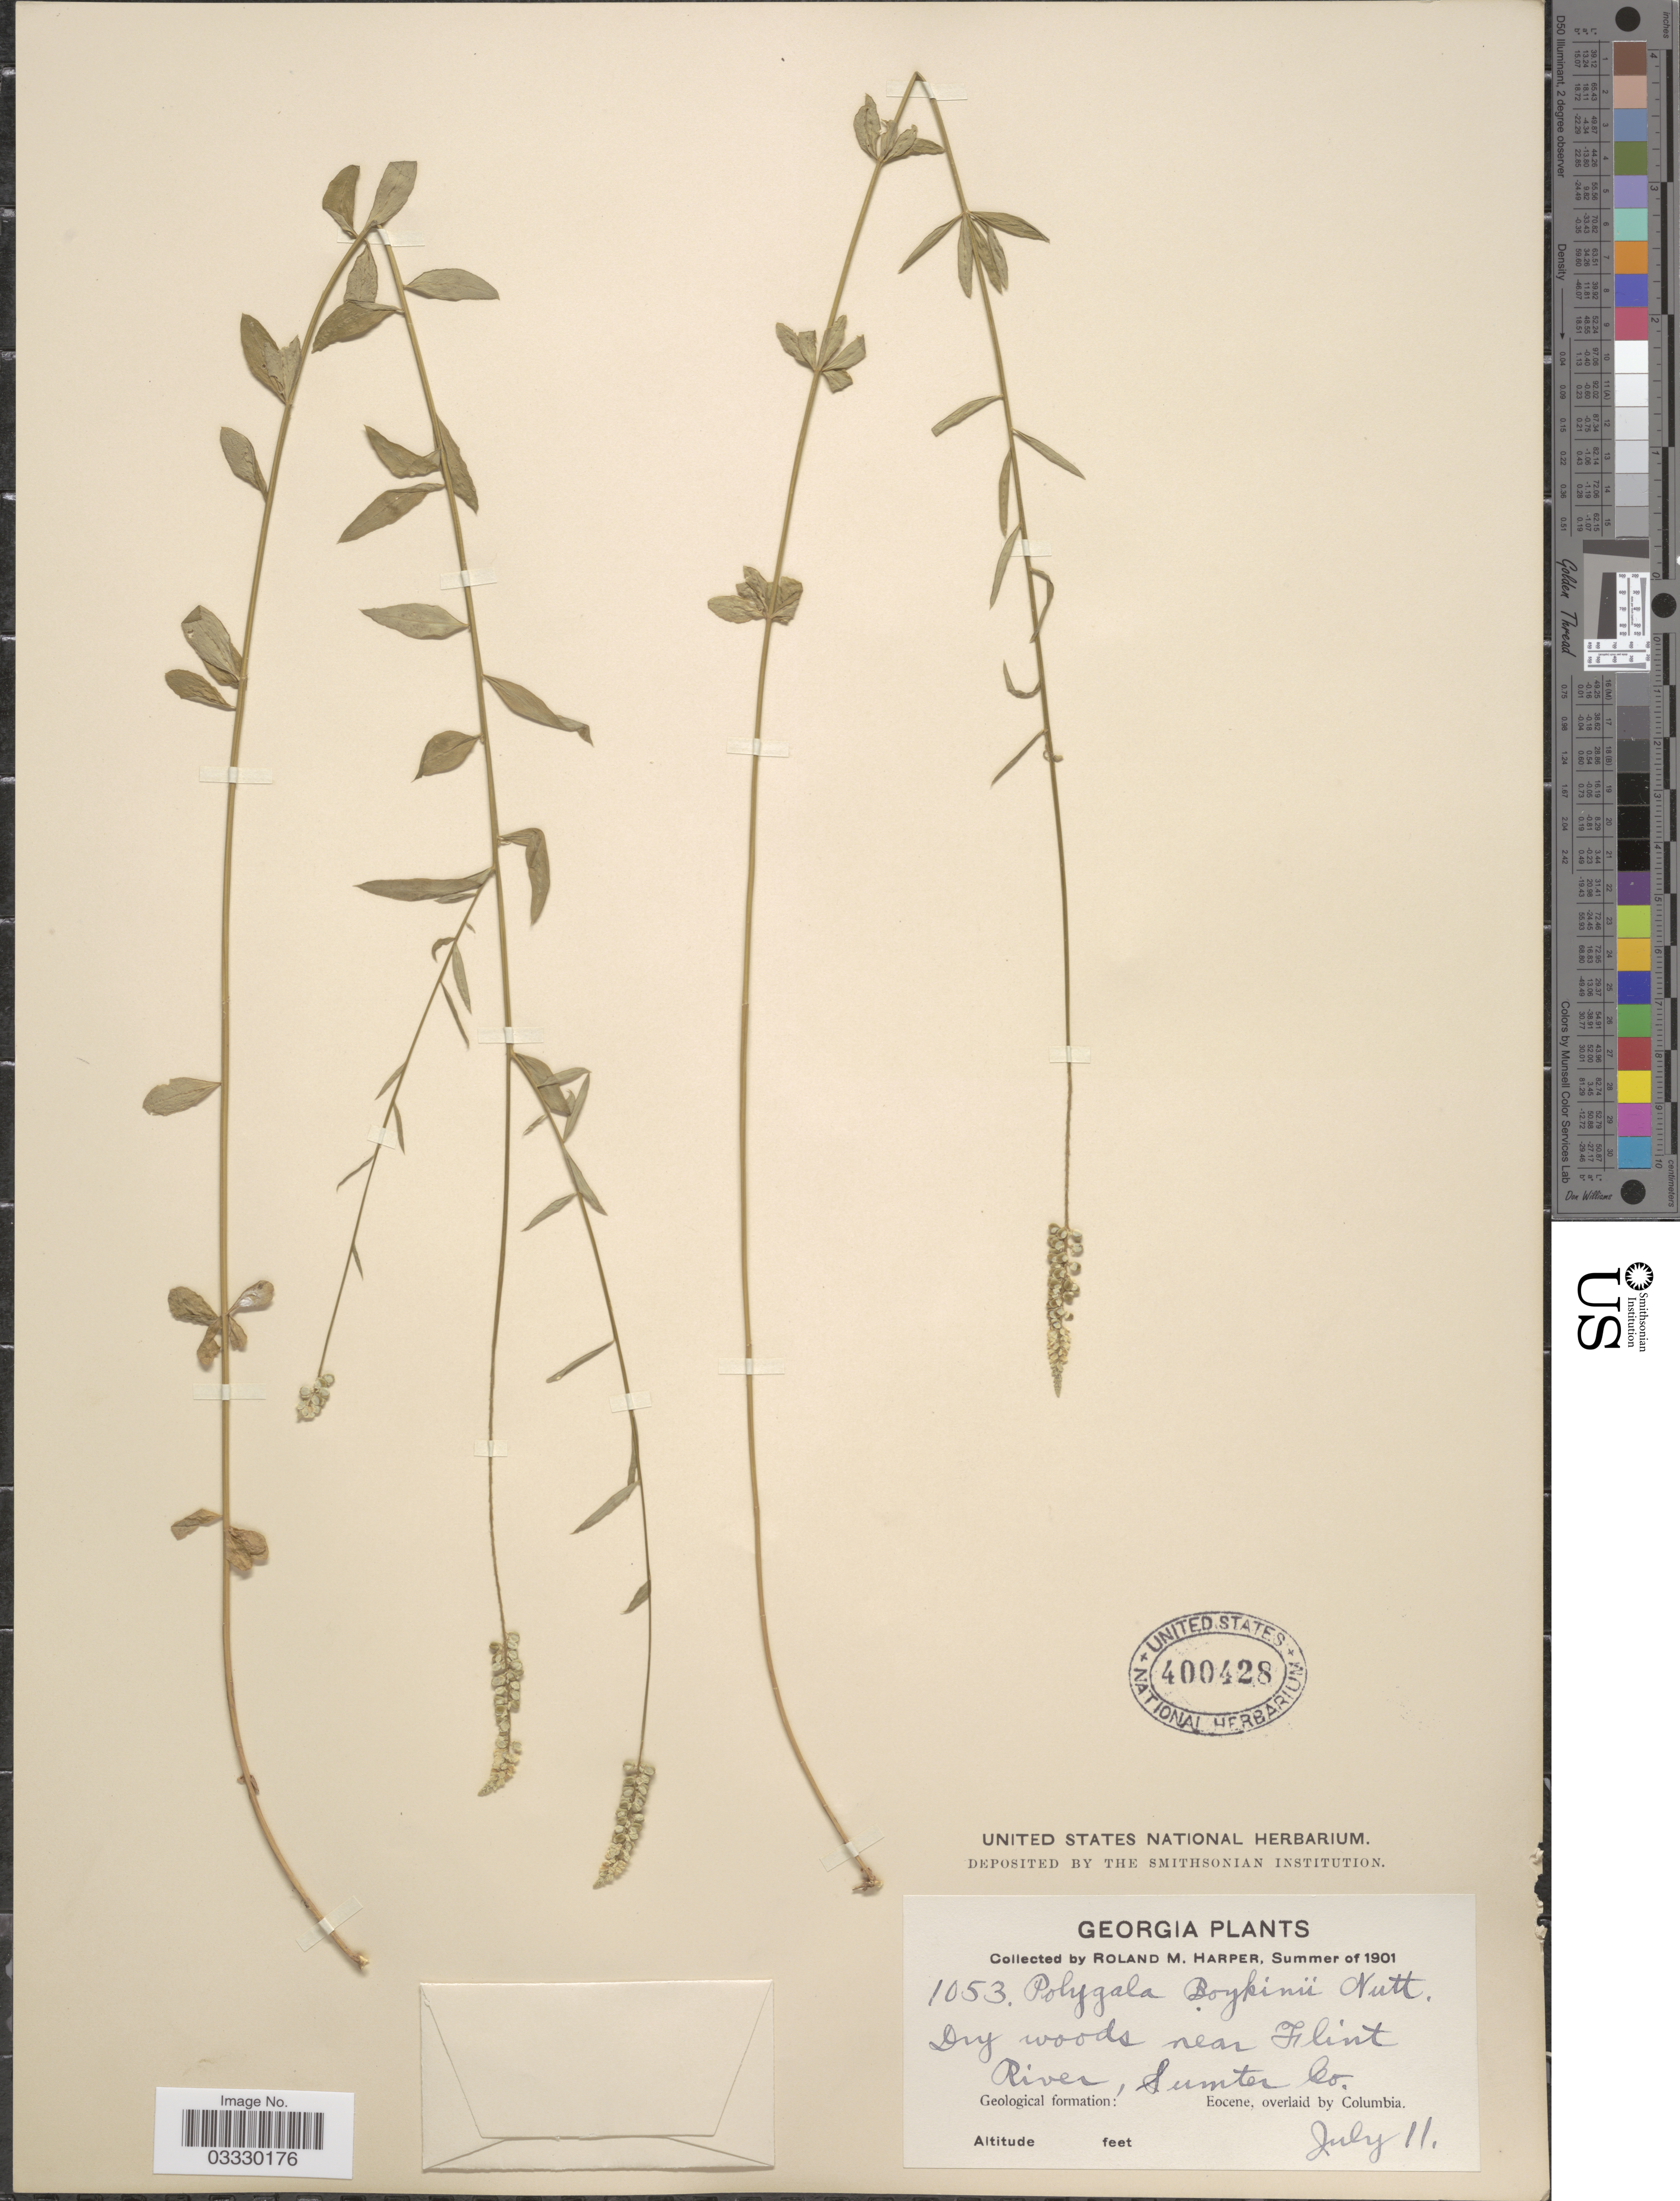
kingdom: Plantae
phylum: Tracheophyta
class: Magnoliopsida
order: Fabales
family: Polygalaceae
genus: Polygala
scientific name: Polygala boykinii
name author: Nutt.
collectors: R. M. Harper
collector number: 1053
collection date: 1901-07-11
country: United States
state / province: Georgia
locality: Near Flint River, Sumter Co. Eocene, overlaid by Columbia.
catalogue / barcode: US 400428